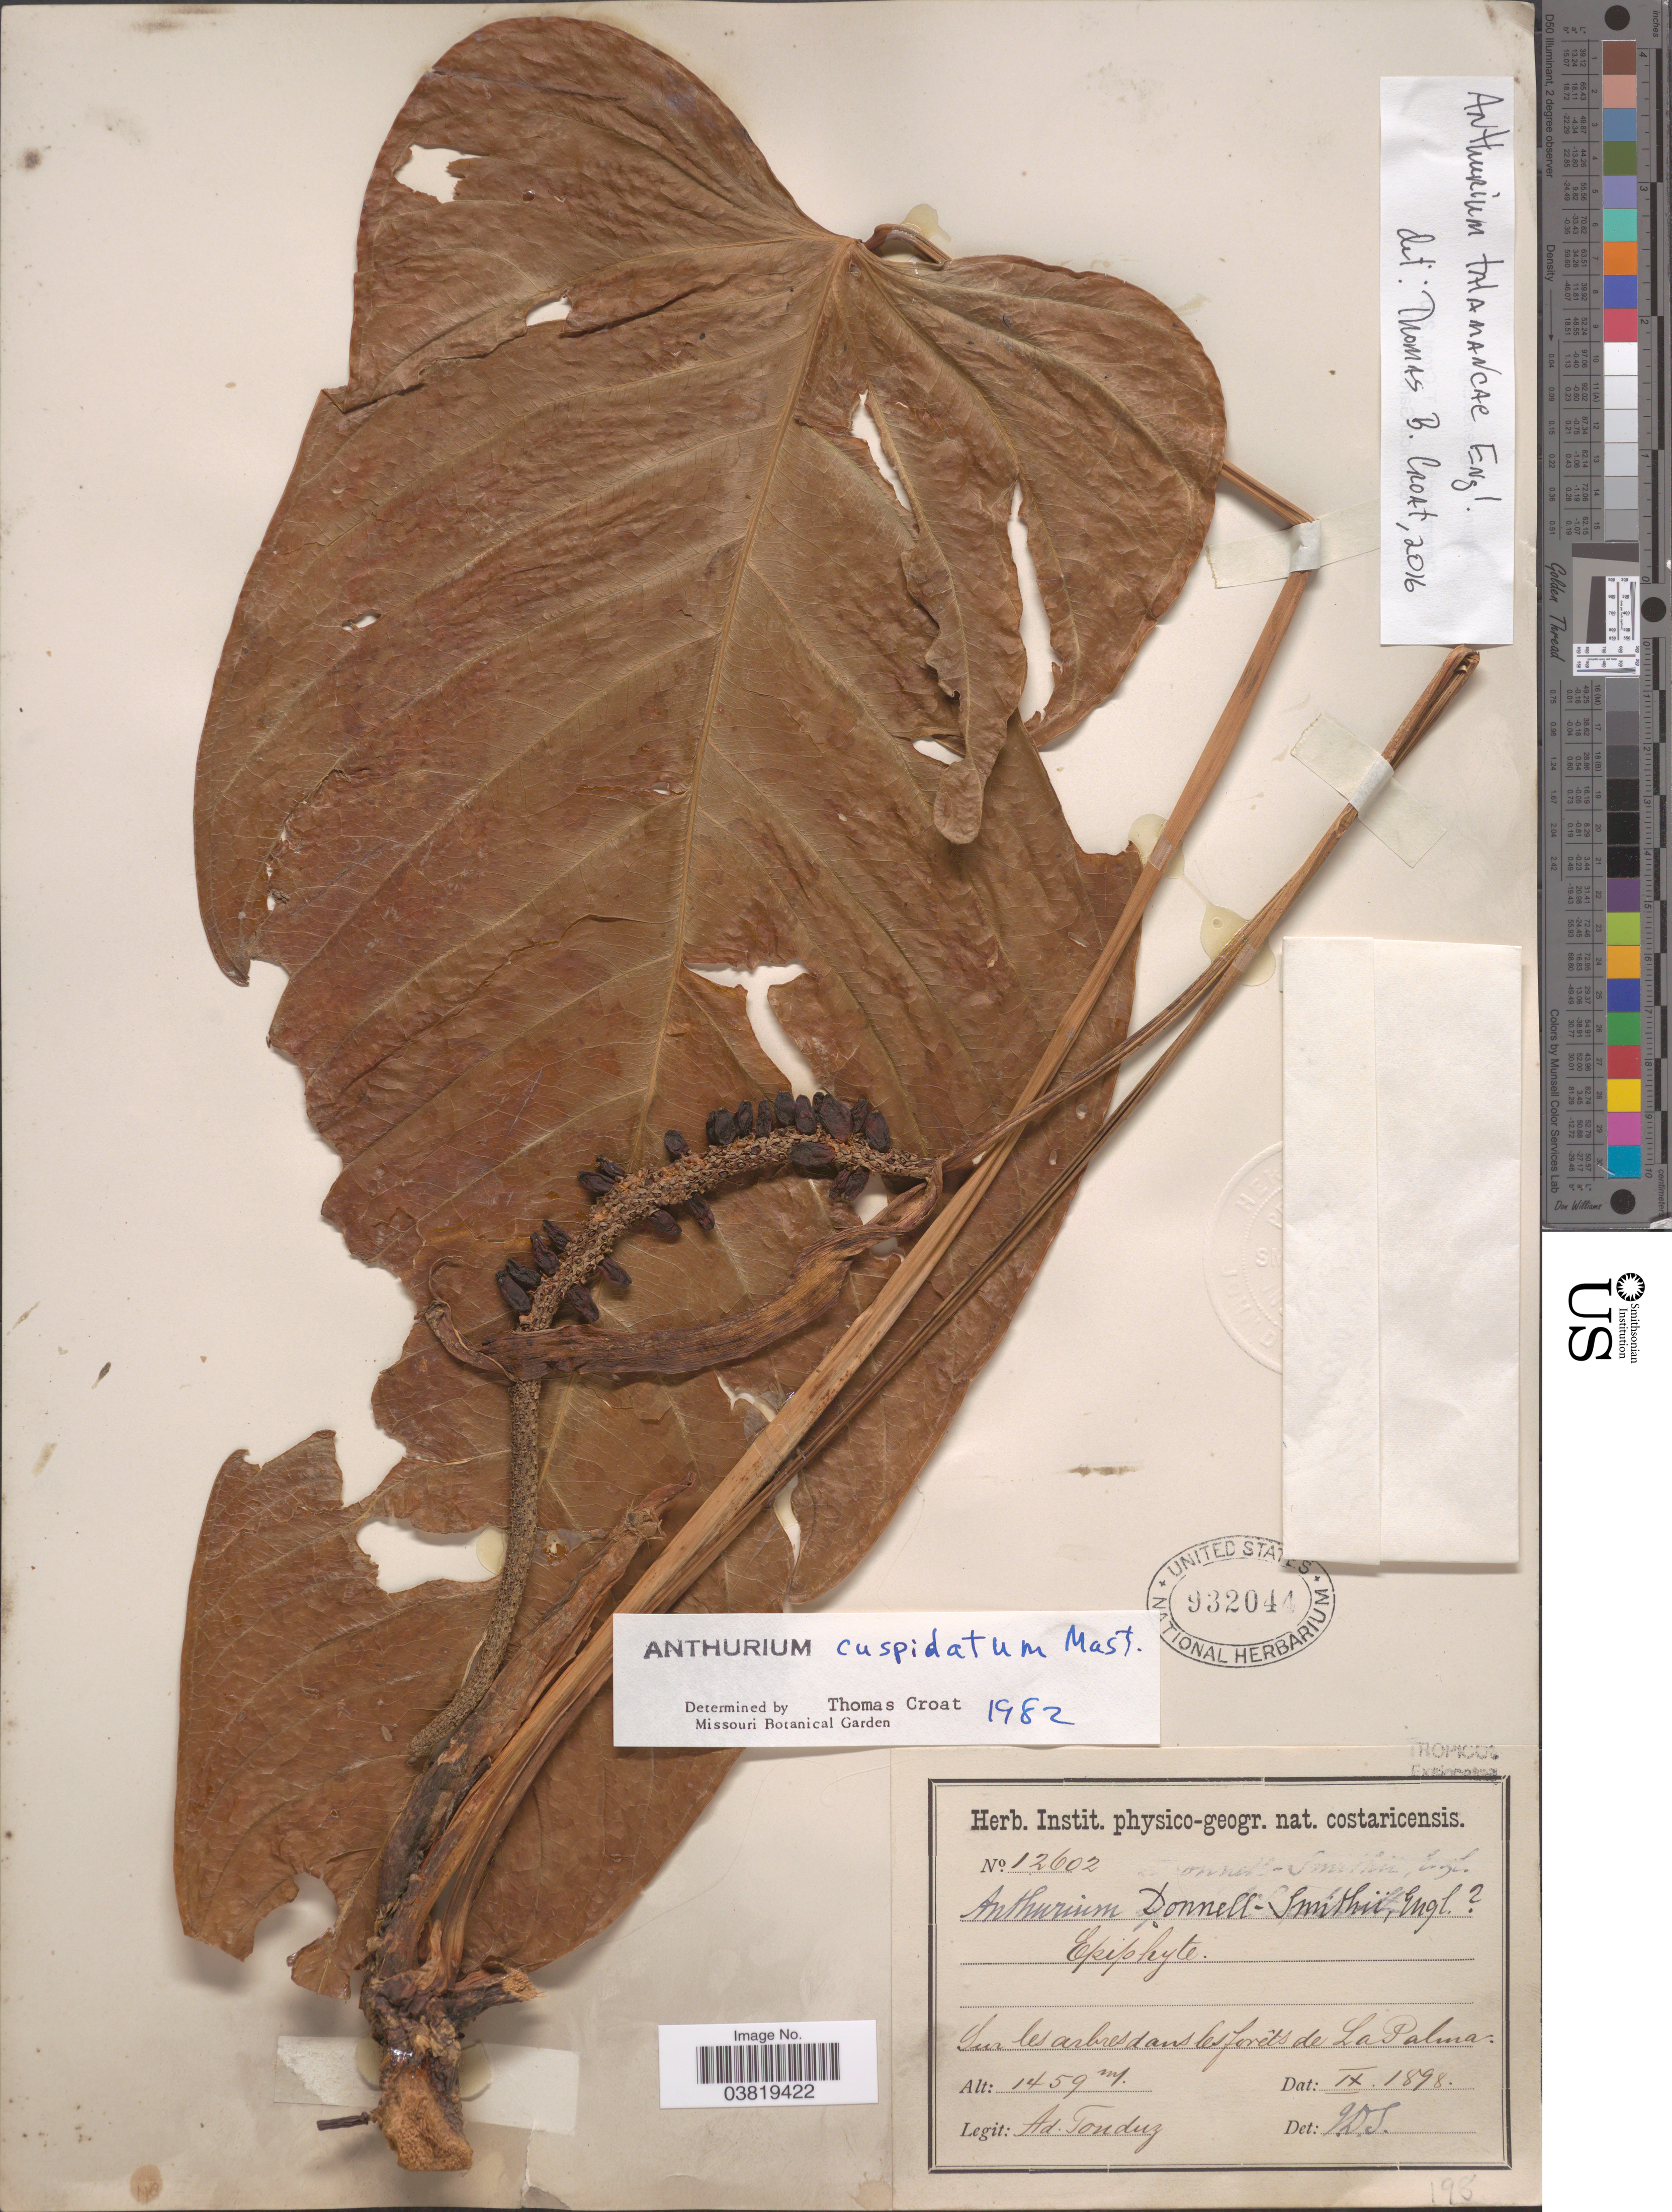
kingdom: Plantae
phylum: Tracheophyta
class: Liliopsida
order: Alismatales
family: Araceae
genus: Anthurium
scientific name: Anthurium talamancae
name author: Engl.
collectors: A. Tonduz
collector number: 12602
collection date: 1898-09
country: Costa Rica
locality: Sur les arbres dans les forêts de La Palma.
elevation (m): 1459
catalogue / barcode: US 932044